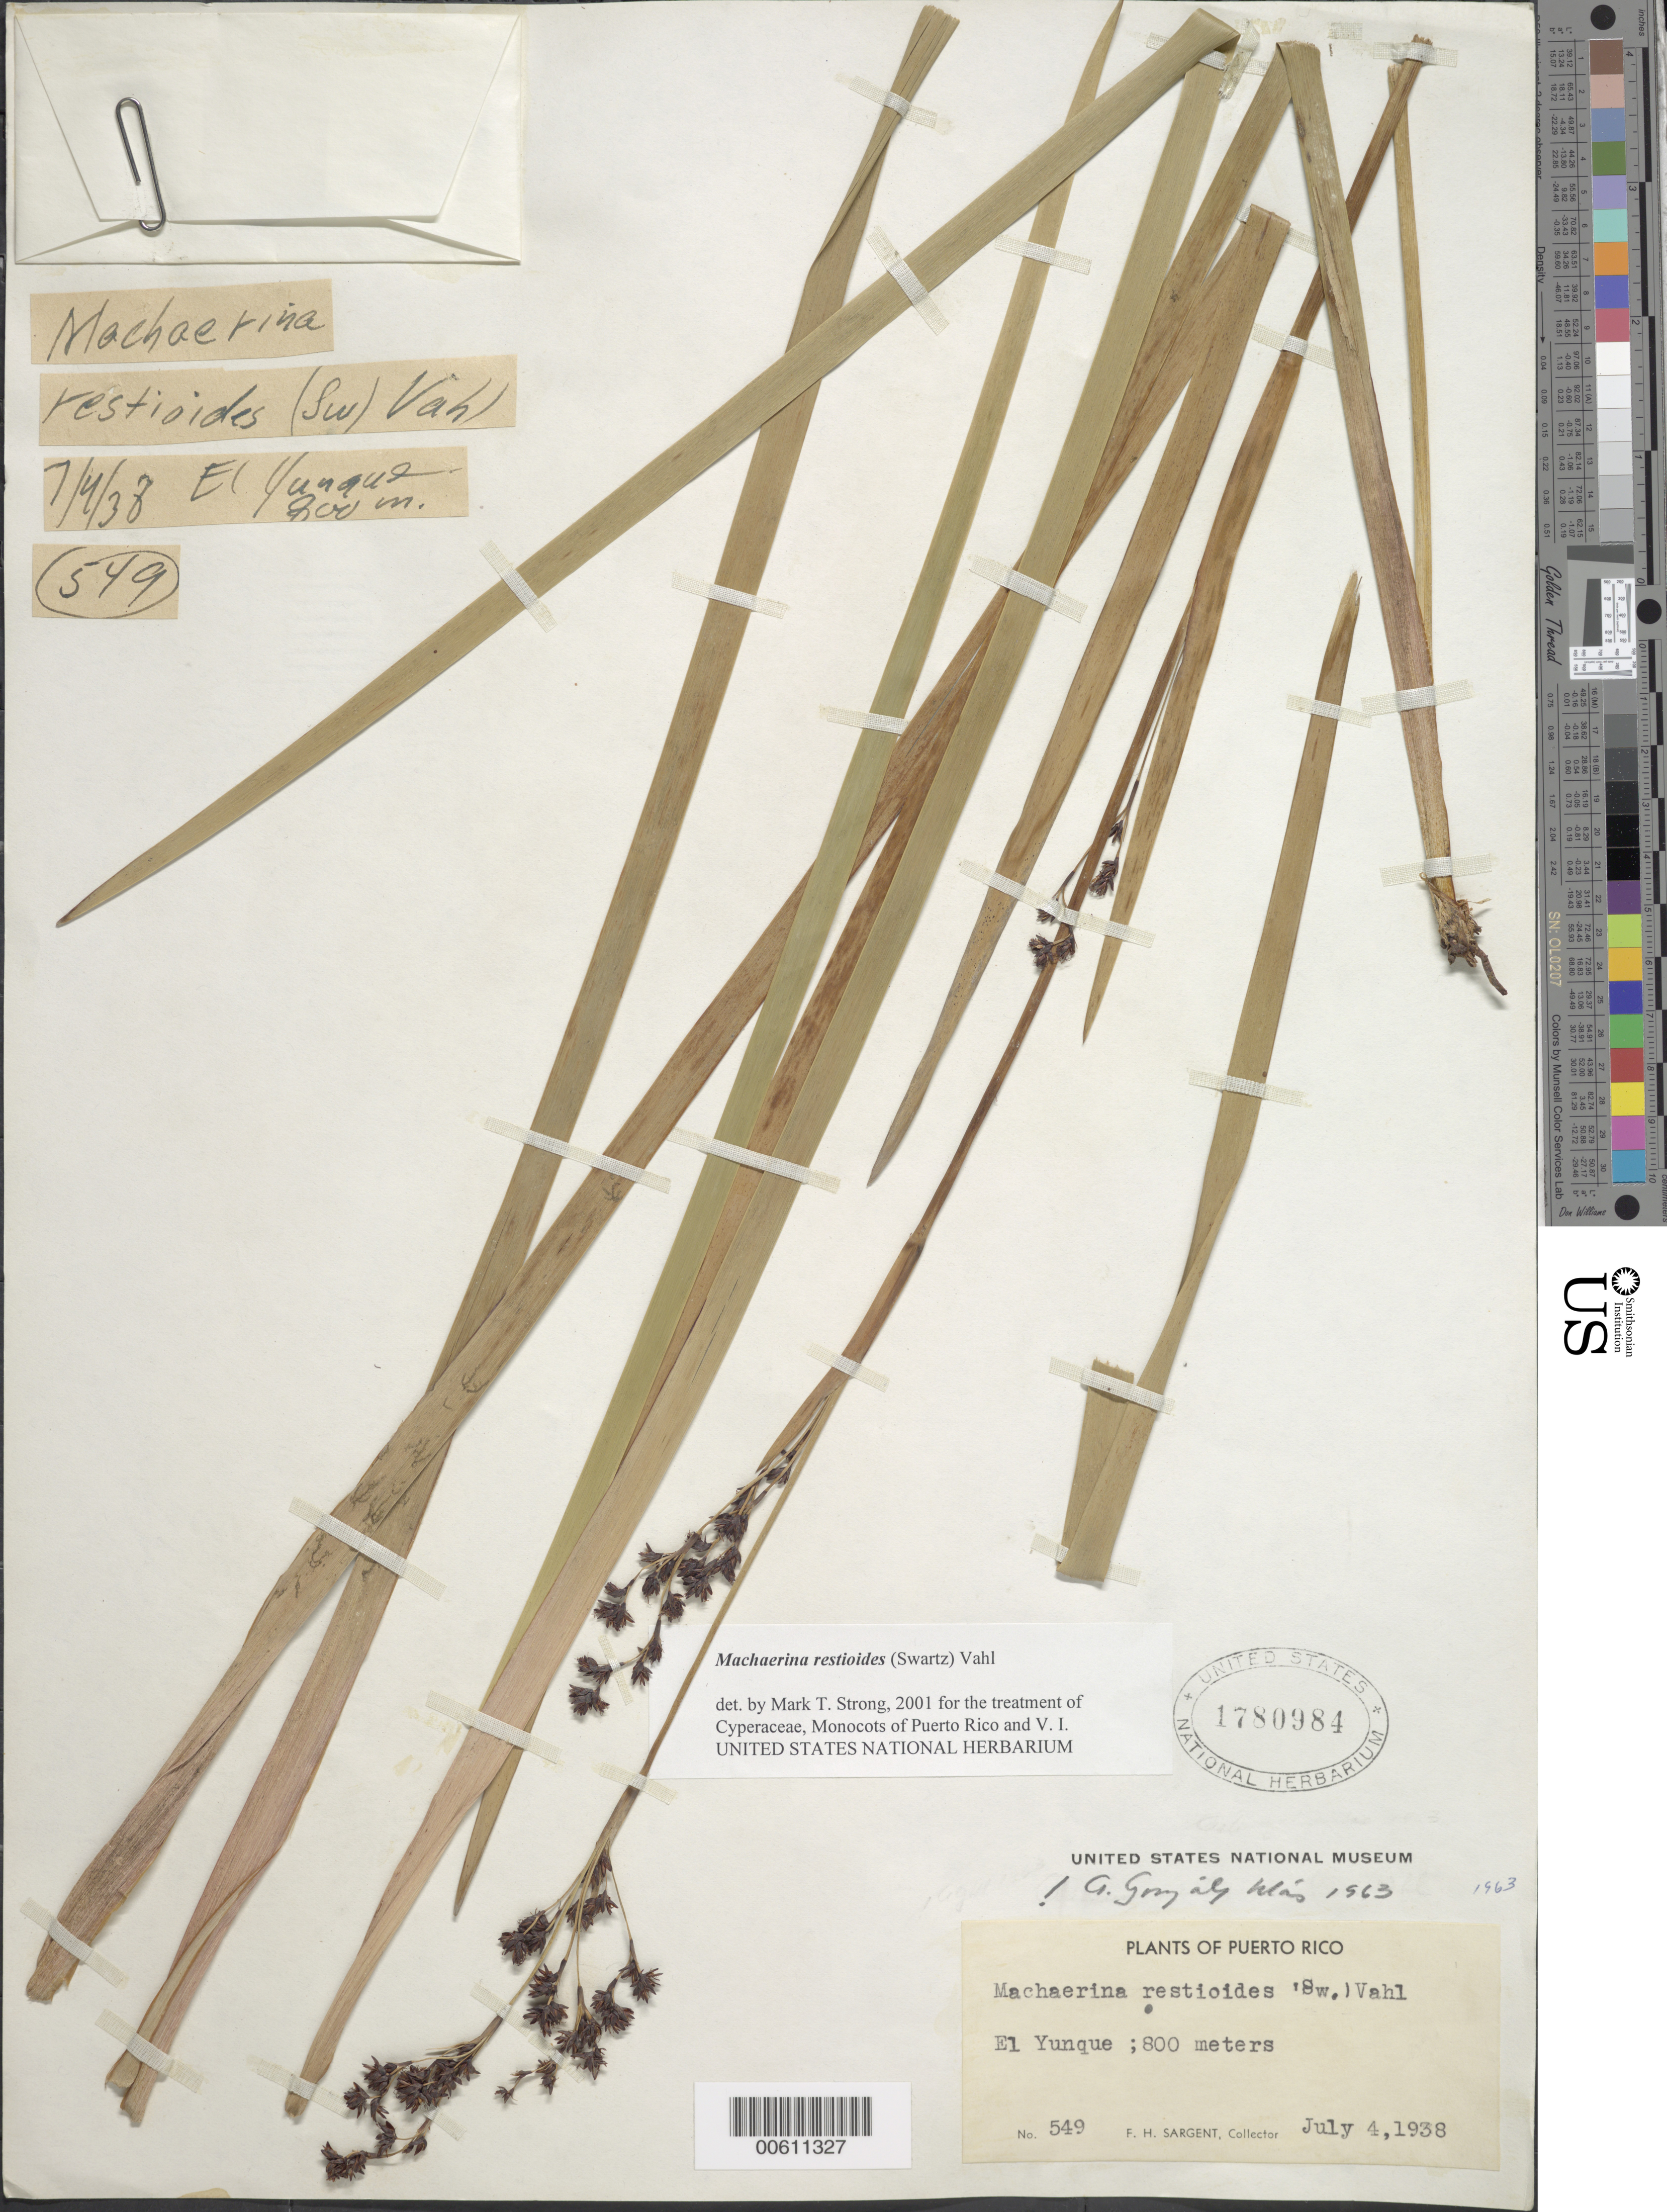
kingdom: Plantae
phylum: Tracheophyta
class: Liliopsida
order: Poales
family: Cyperaceae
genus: Machaerina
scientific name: Machaerina restioides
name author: (Sw.) Vahl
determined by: Strong, M. T., (US), Smithsonian Institution - National Museum of Natural History (UNITED STATES)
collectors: F. H. Sargent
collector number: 549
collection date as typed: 04 Jul 1938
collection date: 1938-07-04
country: Puerto Rico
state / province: Río Grande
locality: El Yunque.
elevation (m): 800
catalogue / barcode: US 1780984